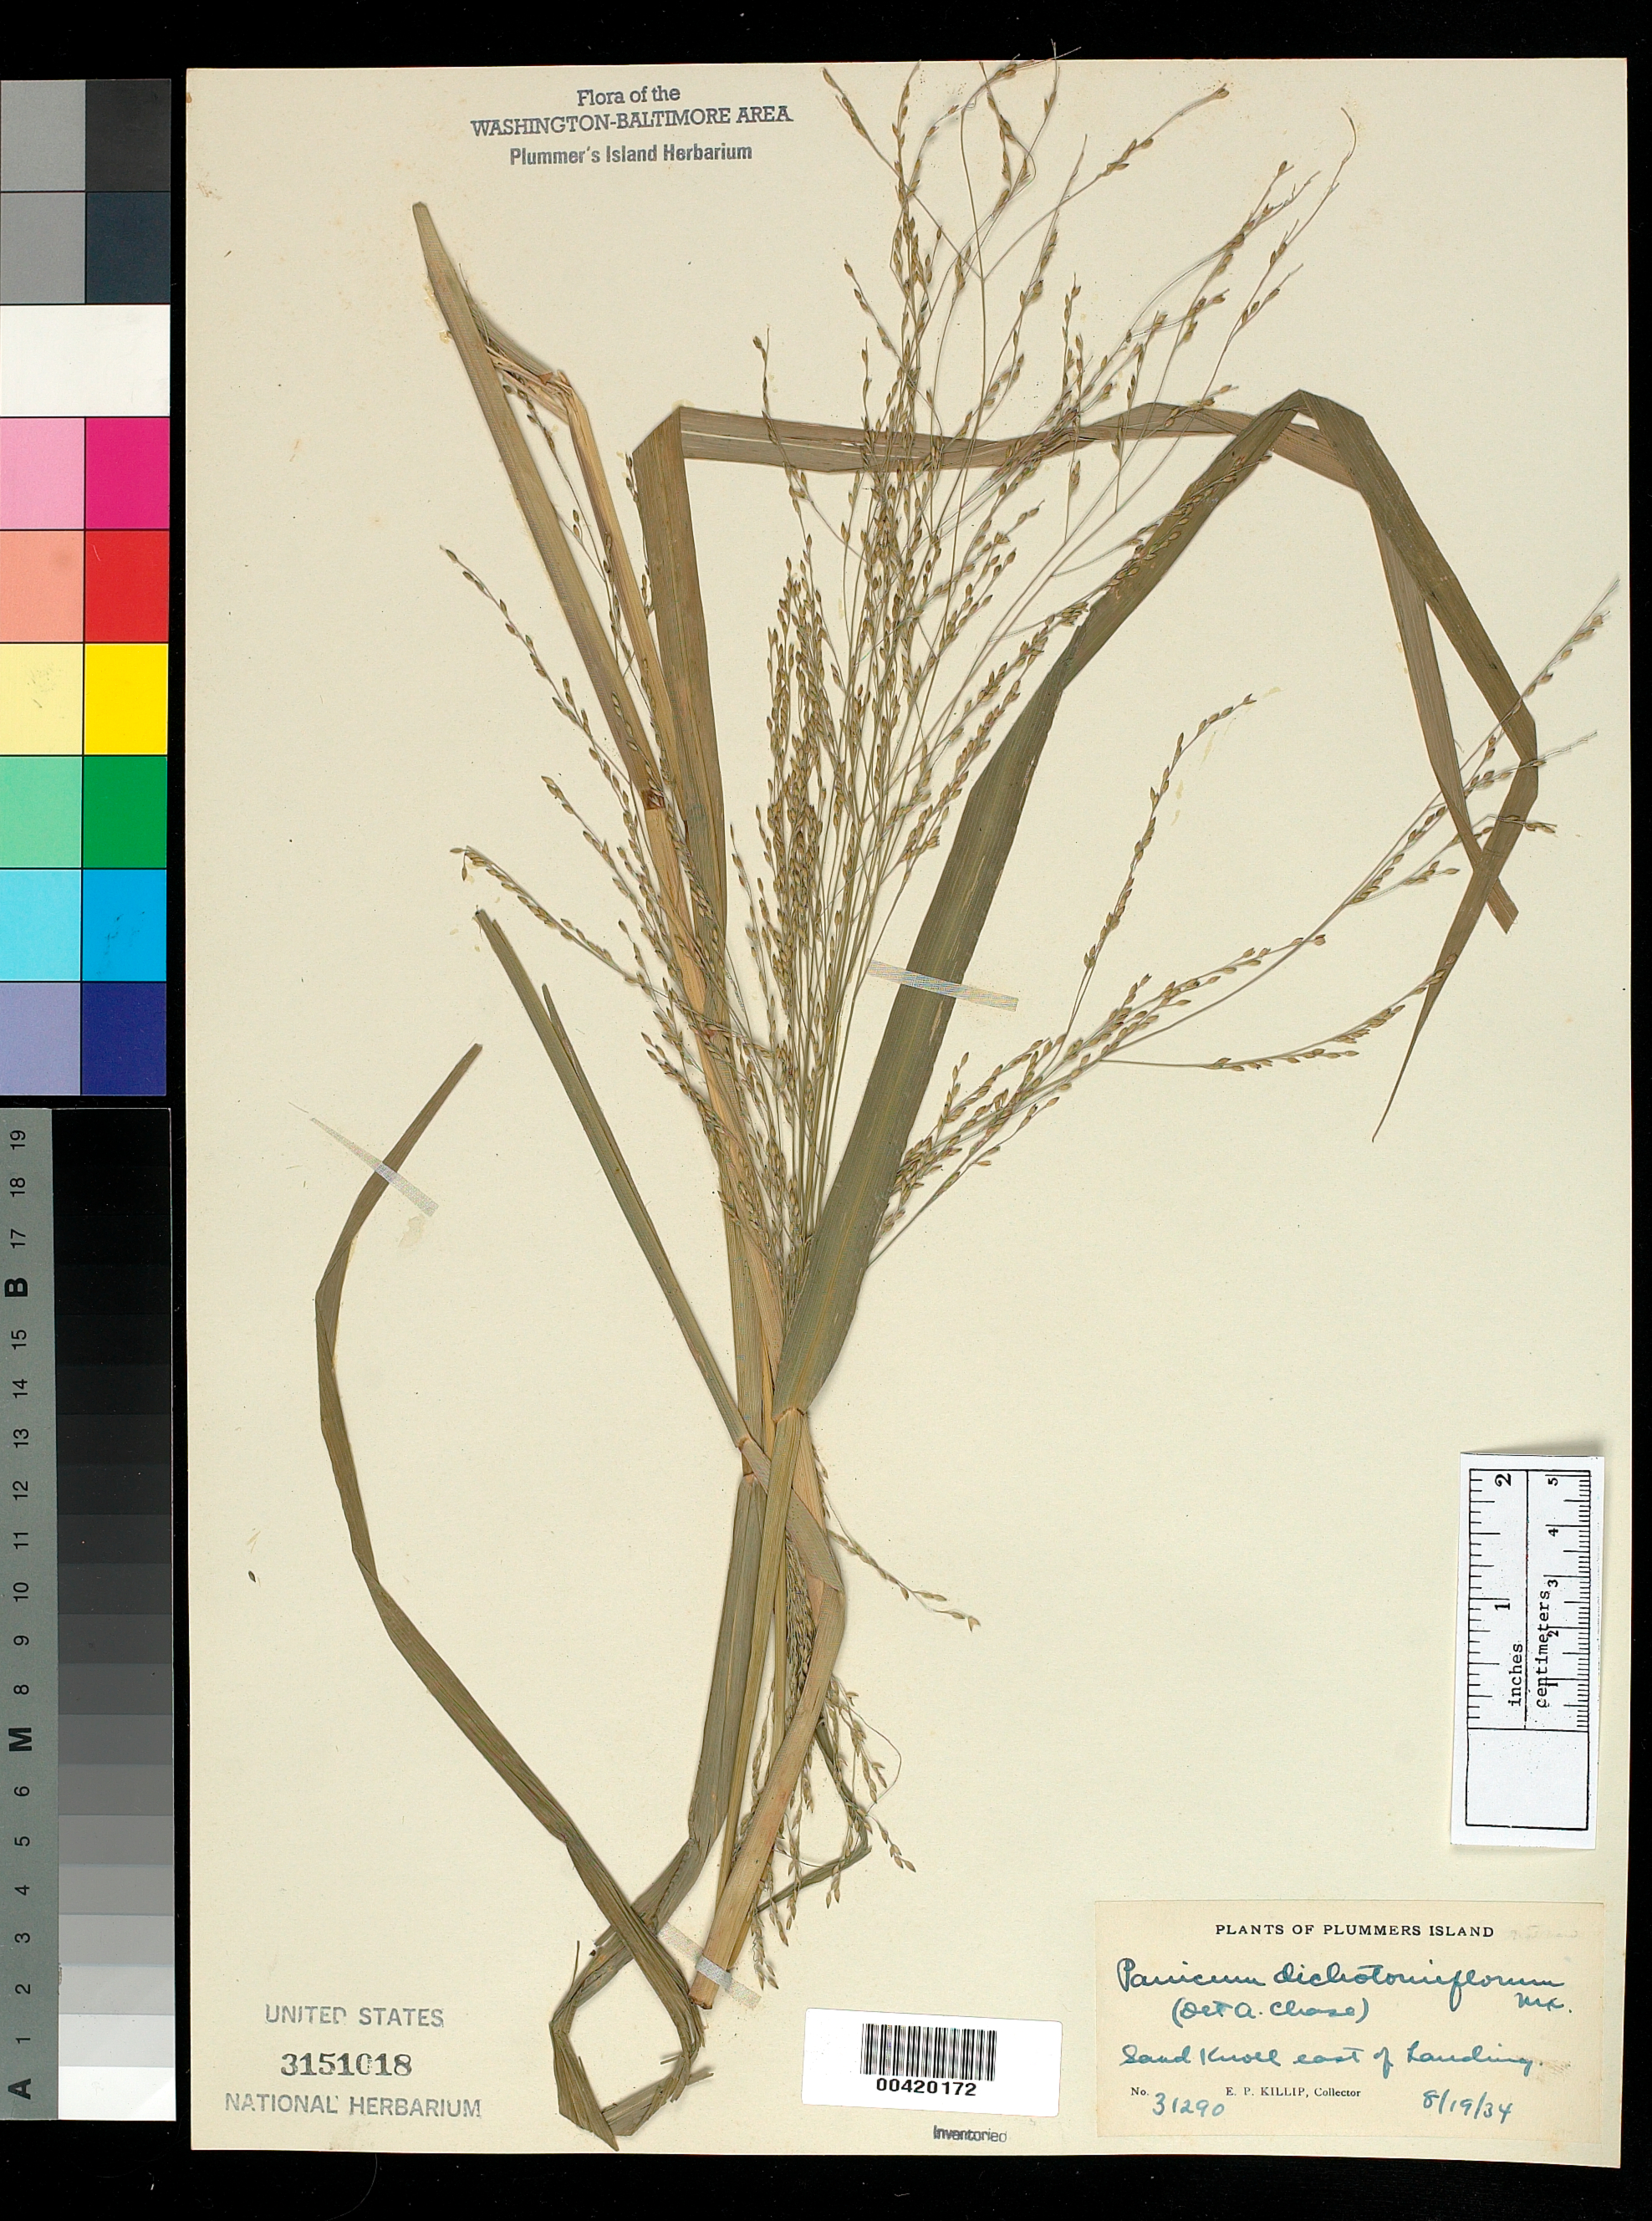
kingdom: Plantae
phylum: Tracheophyta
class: Liliopsida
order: Poales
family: Poaceae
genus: Panicum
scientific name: Panicum dichotomiflorum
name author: Michx.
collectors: E. P. Killip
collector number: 31290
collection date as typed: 19 Aug 1934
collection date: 1934-08-19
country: United States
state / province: Maryland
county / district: Montgomery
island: Plummers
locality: Plummer's Island; sand knoll, east of landing C. & O. Canal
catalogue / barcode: US 3151018